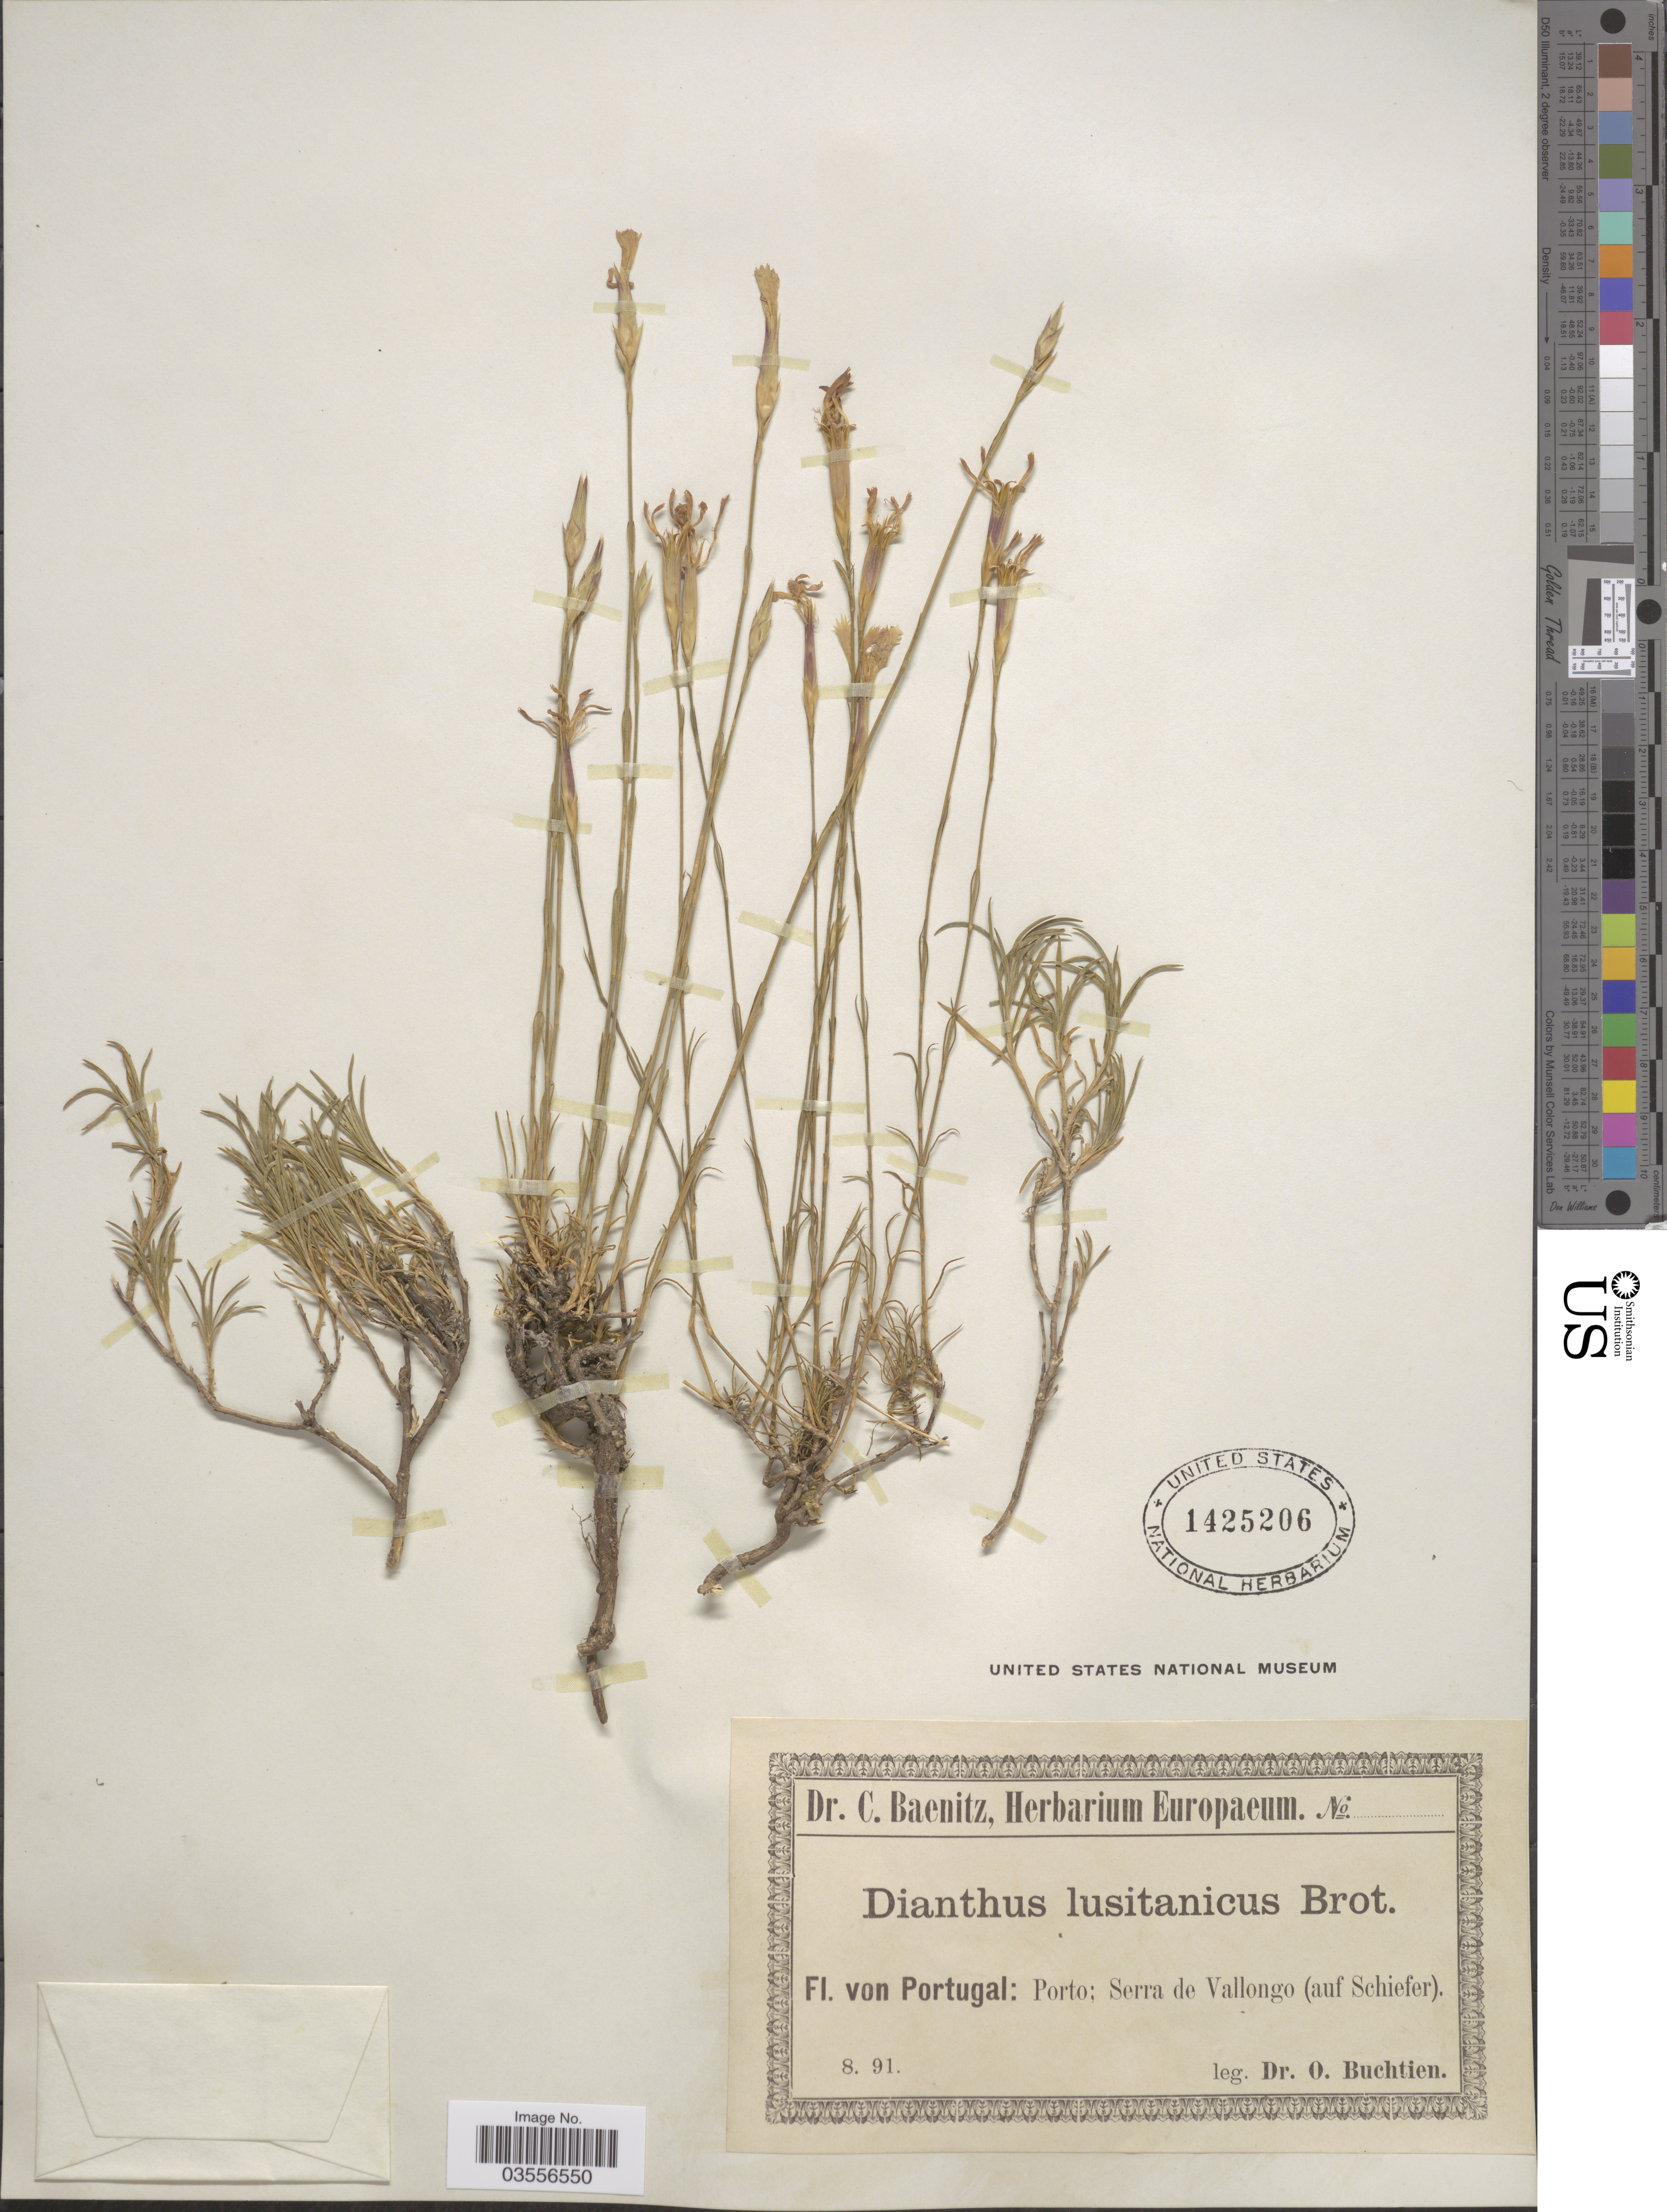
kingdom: Plantae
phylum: Tracheophyta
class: Magnoliopsida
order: Caryophyllales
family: Caryophyllaceae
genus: Dianthus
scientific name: Dianthus lusitanus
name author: Brot.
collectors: O. Buchtien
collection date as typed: Transcribed d/m/y: /8/91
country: Portugal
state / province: Porto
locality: Serra de Vallongo (auf Schiefer).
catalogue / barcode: US 1425206